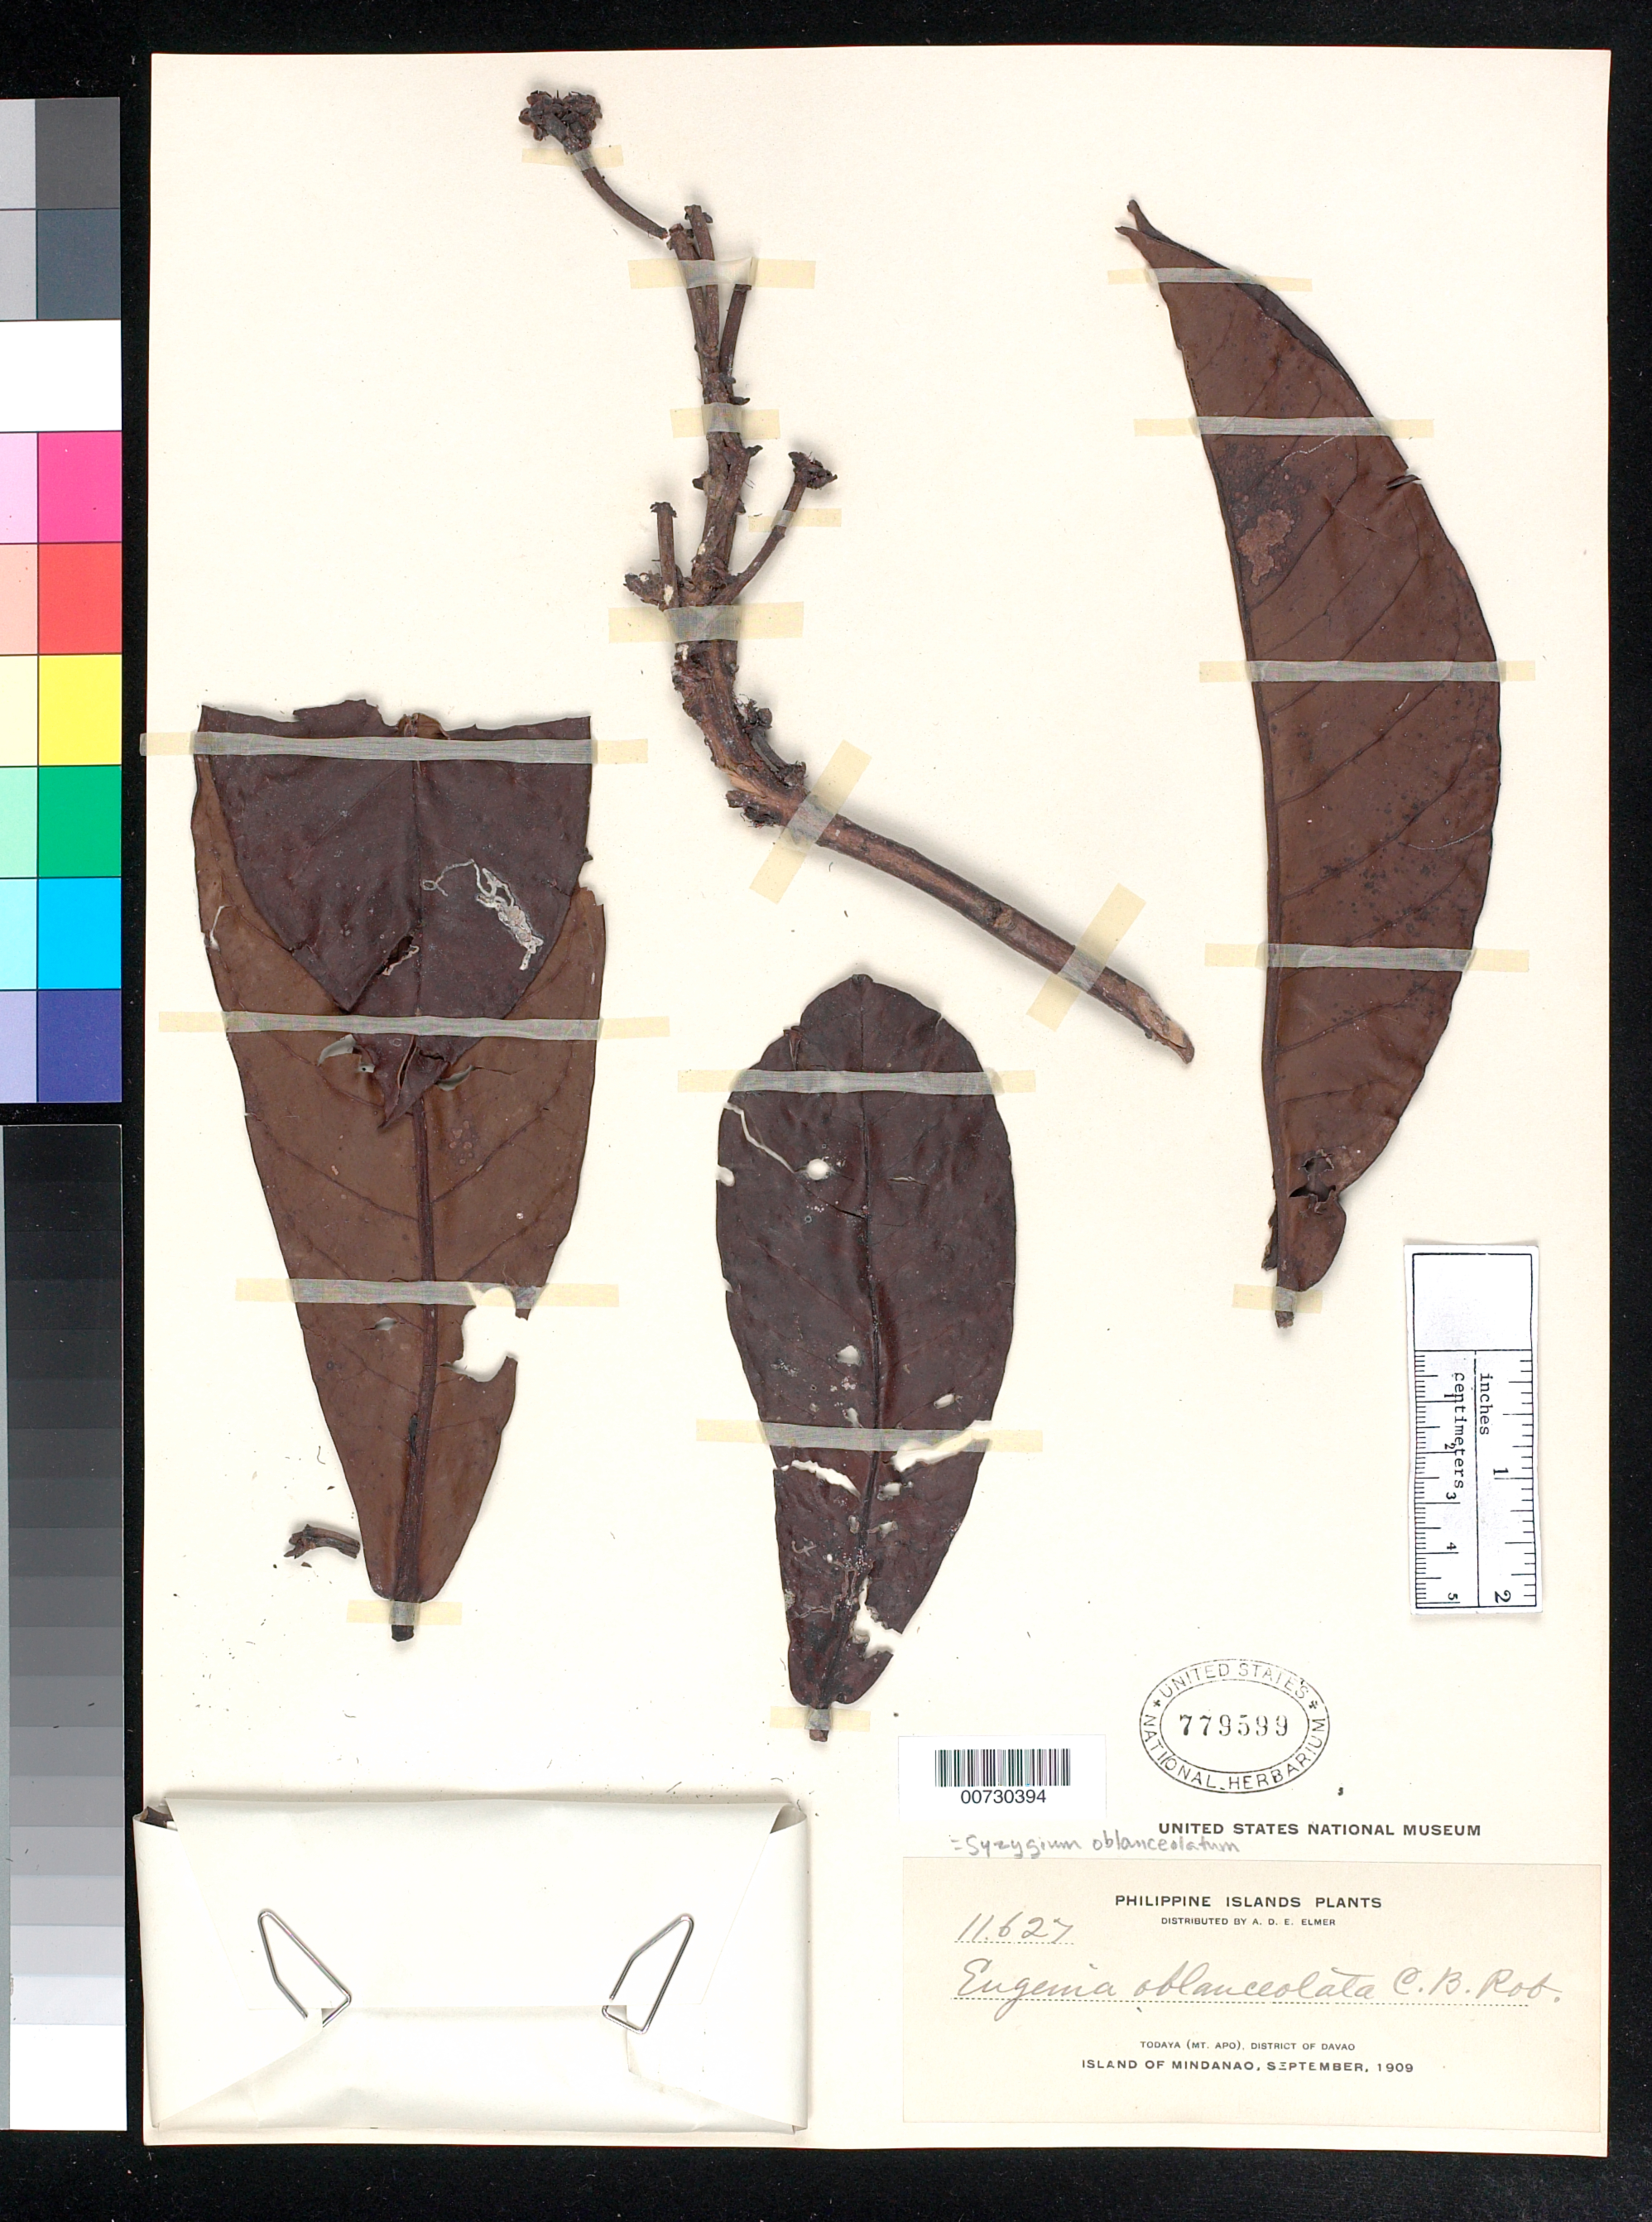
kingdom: Plantae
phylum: Tracheophyta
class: Magnoliopsida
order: Myrtales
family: Myrtaceae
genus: Syzygium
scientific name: Syzygium oblanceolatum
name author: (C.B. Rob.) Merr.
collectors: A. D. E. Elmer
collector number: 11627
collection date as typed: Sep 1909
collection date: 1909-09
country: Philippines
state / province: Davao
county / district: Davao del Sur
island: Mindanao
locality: Todaya (Mt. Apo).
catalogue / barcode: US 779599